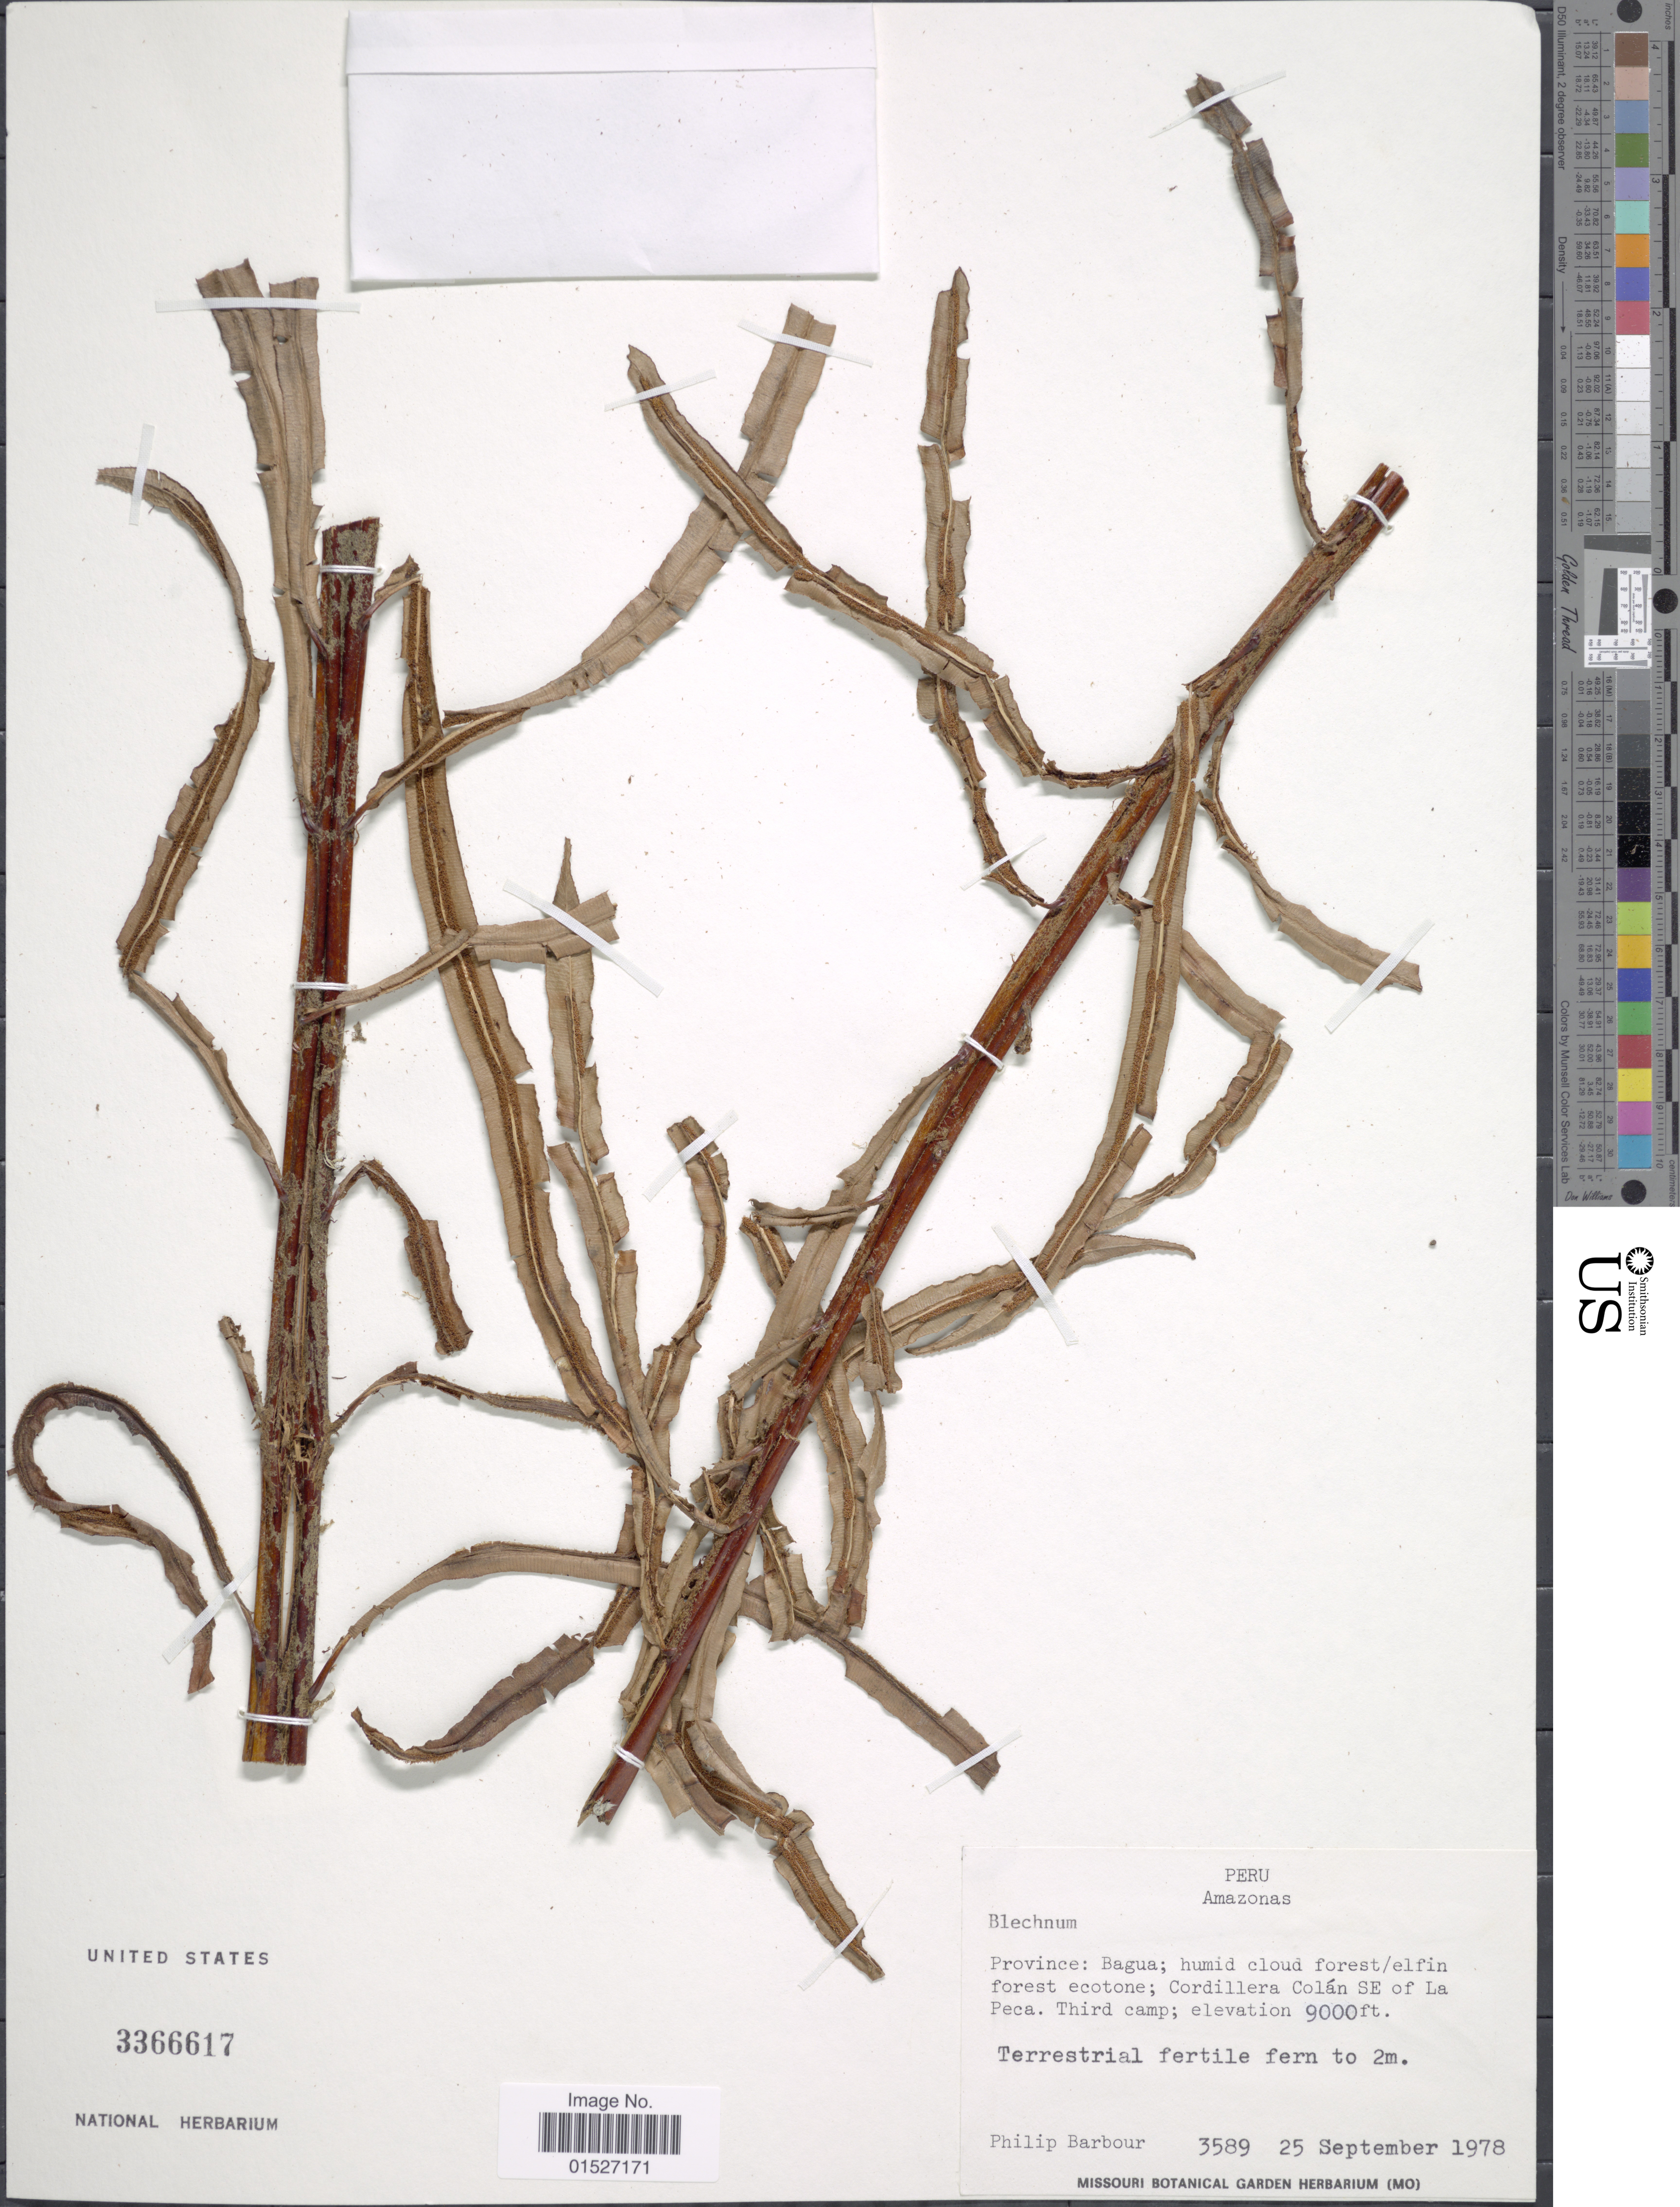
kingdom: Plantae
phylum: Tracheophyta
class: Polypodiopsida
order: Polypodiales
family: Blechnaceae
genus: Blechnum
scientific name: Blechnum sp.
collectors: P. Barbour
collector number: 3589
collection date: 1978-09-25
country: Peru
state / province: Amazonas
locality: Province: Bagua. Cordillera Colan SE of La Peca.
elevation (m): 2743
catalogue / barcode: US 3366617